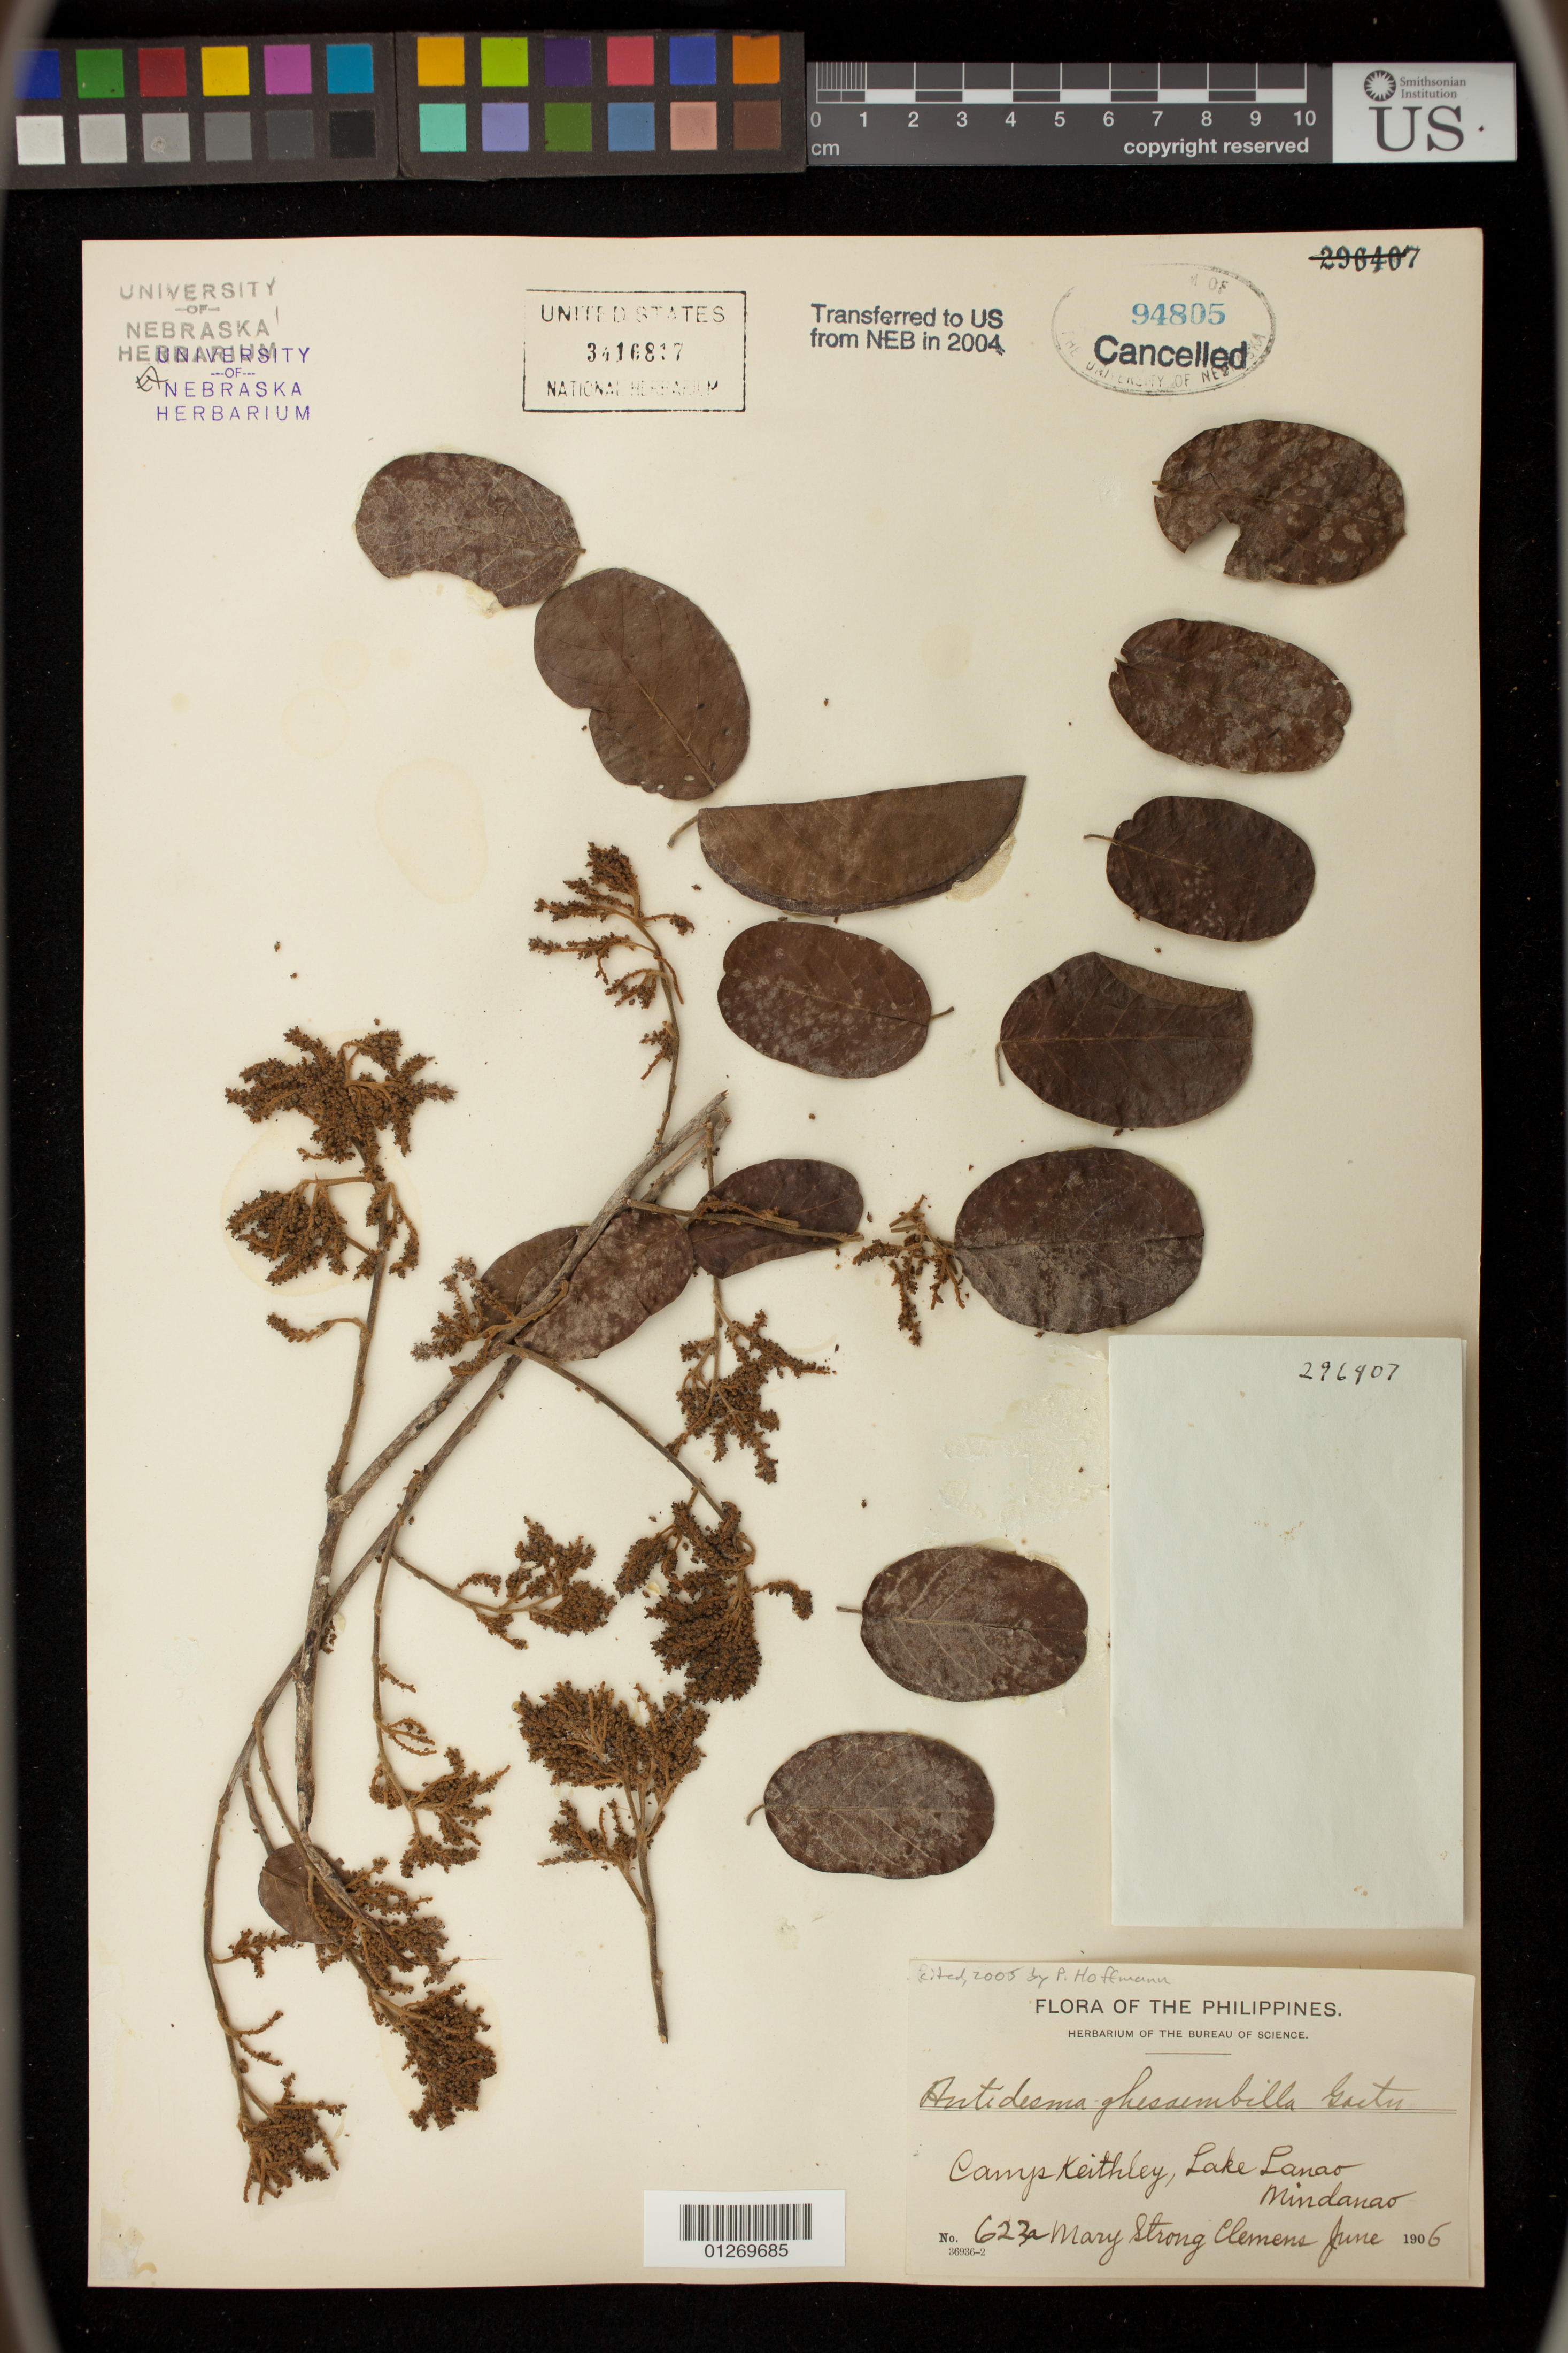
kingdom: Plantae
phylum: Tracheophyta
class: Magnoliopsida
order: Malpighiales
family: Phyllanthaceae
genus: Antidesma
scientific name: Antidesma ghaesembilla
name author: Gaertn.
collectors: M. S. Clemens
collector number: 623a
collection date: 1906-06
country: Philippines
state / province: Muslim Mindanao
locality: Camp Keithley, Lake Lanao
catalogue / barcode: US 3416817